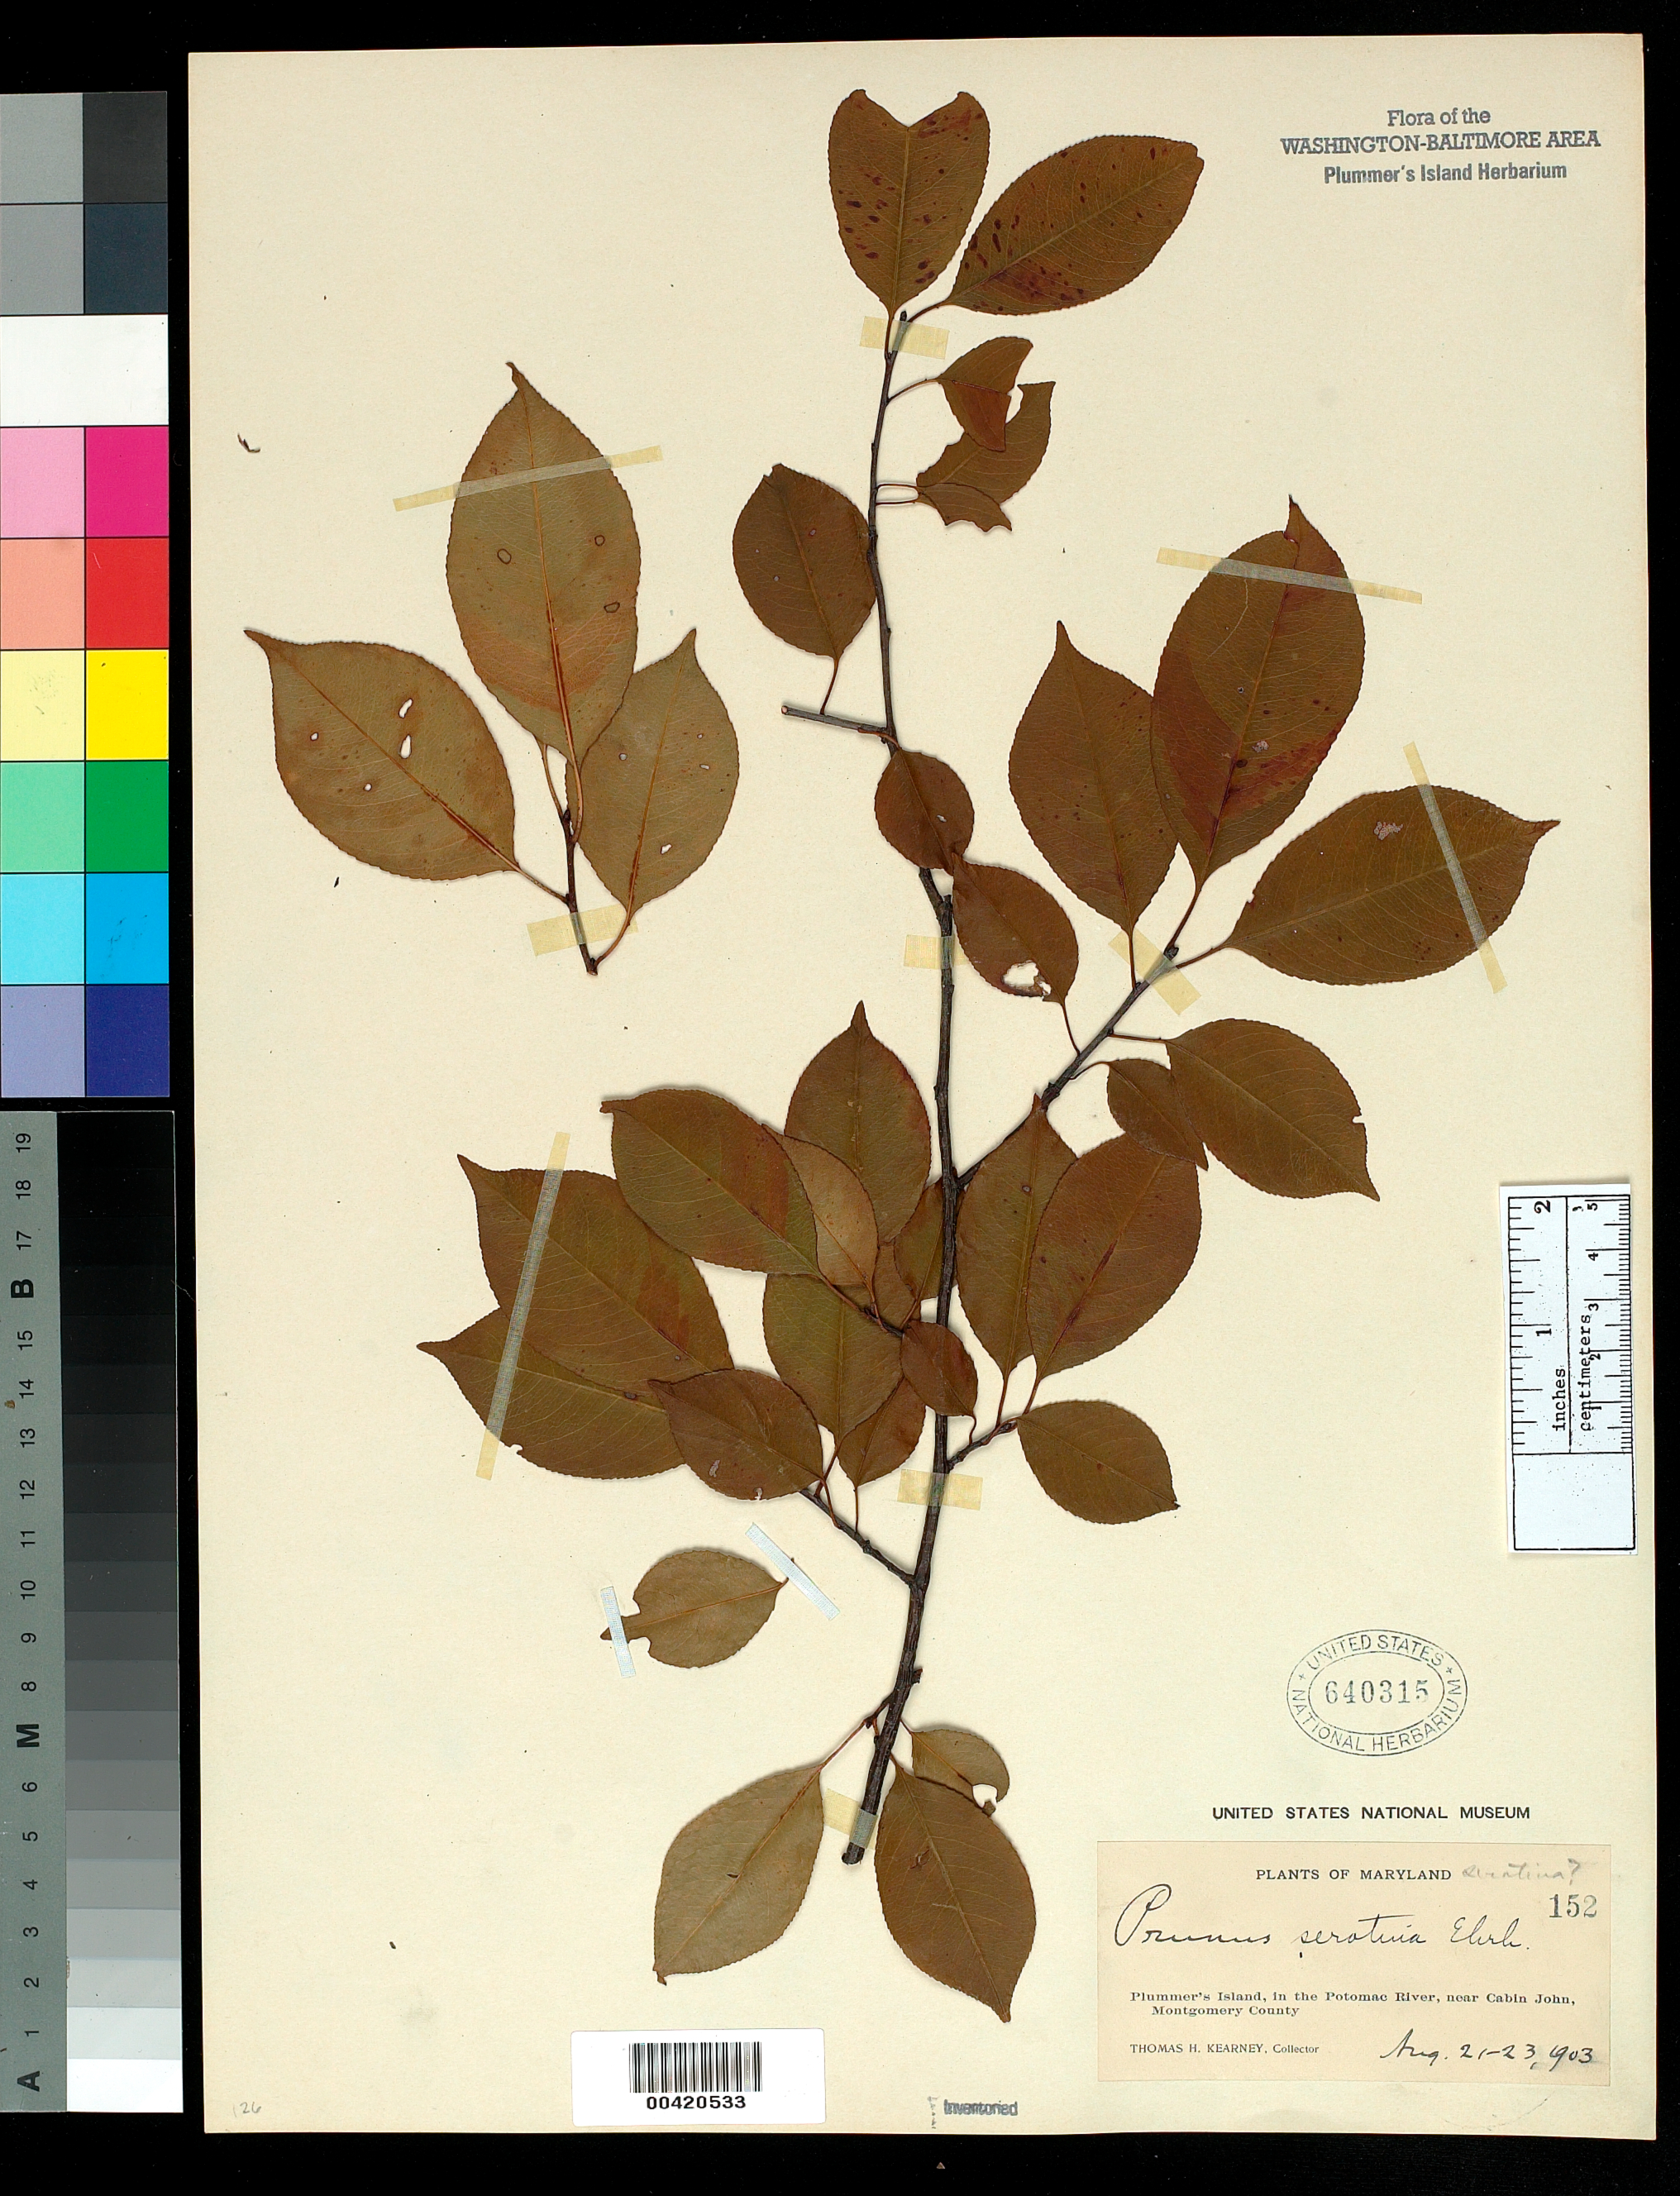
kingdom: Plantae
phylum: Tracheophyta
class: Magnoliopsida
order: Rosales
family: Rosaceae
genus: Prunus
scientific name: Prunus serotina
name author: Ehrh.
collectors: T. H. Kearney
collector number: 152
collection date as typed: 21 Aug 1903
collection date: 1903-08-21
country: United States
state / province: Maryland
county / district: Montgomery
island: Plummers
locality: Plummer's Island C. & O. Canal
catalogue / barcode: US 640315